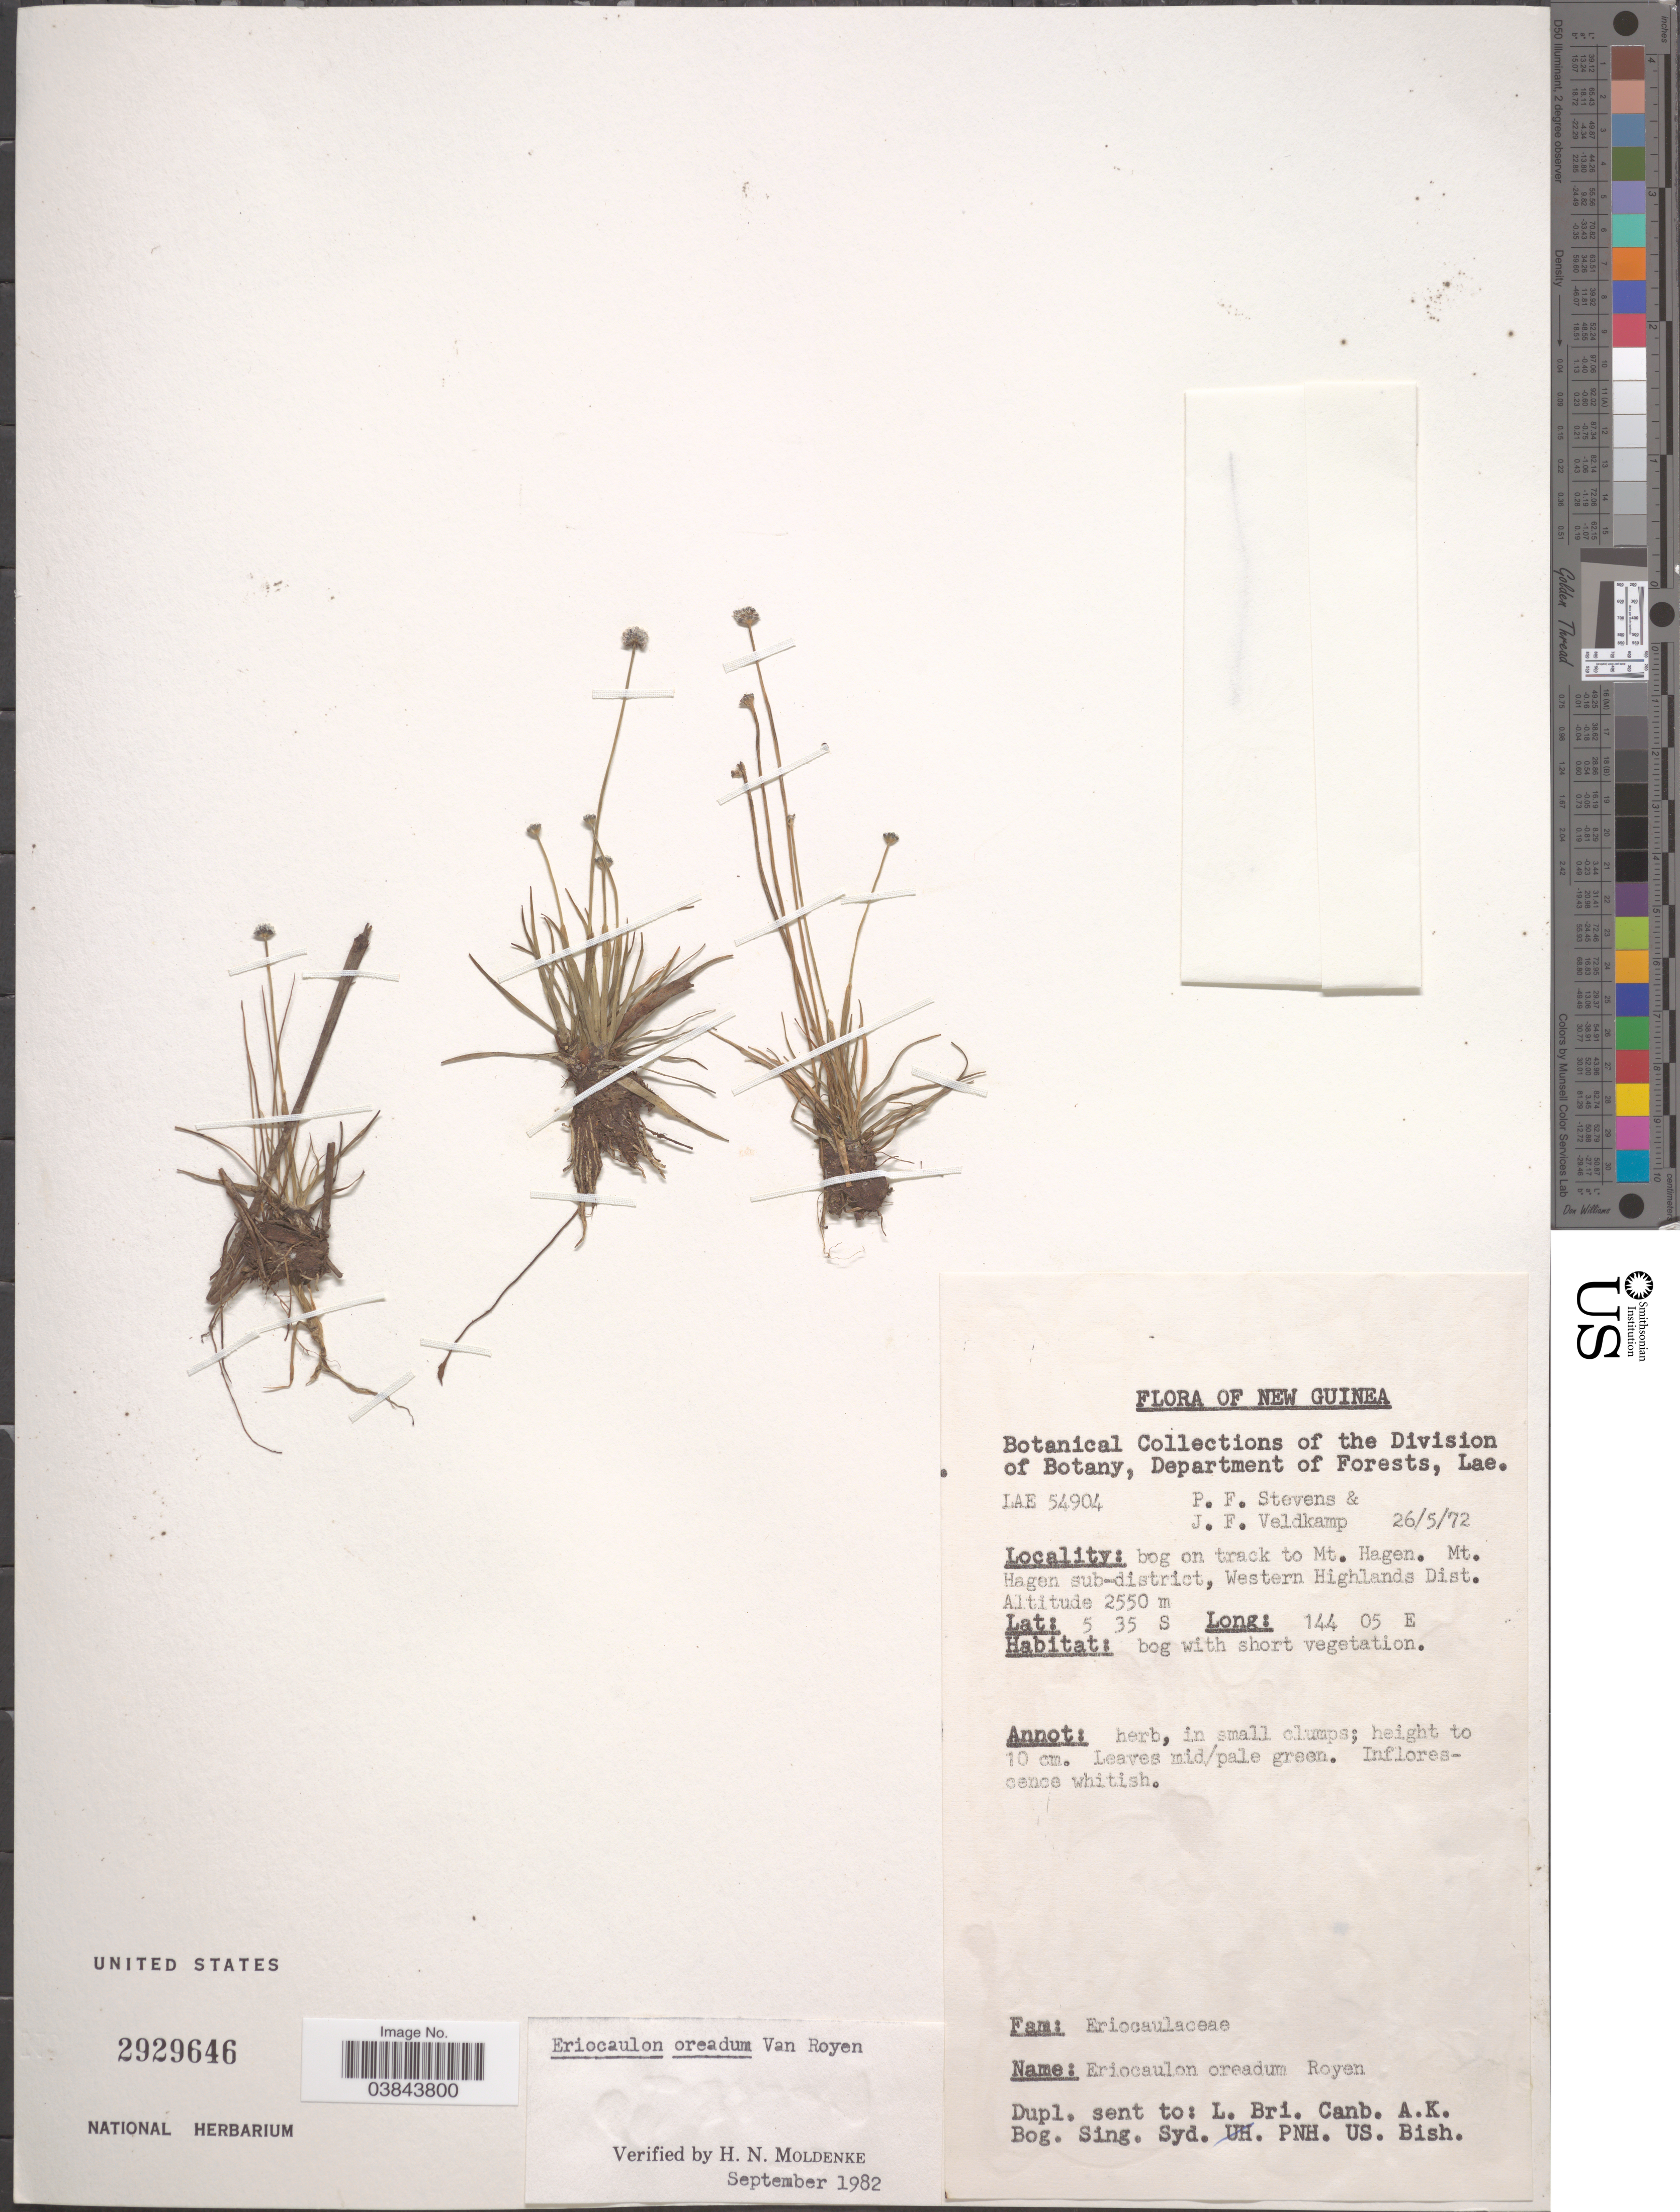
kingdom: Plantae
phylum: Tracheophyta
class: Liliopsida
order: Poales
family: Eriocaulaceae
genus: Eriocaulon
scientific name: Eriocaulon oreadum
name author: P. Royen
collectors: P. F. Stevens & J. F. Veldkamp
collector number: LAE54904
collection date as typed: Transcribed d/m/y: 26/5/72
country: Papua New Guinea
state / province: Western Highlands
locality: New Guinea. Bog on track to Mt. Hagen. Mt. Hagen sub-district, Western Highlands Dist.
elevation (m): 2550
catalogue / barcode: US 2929646